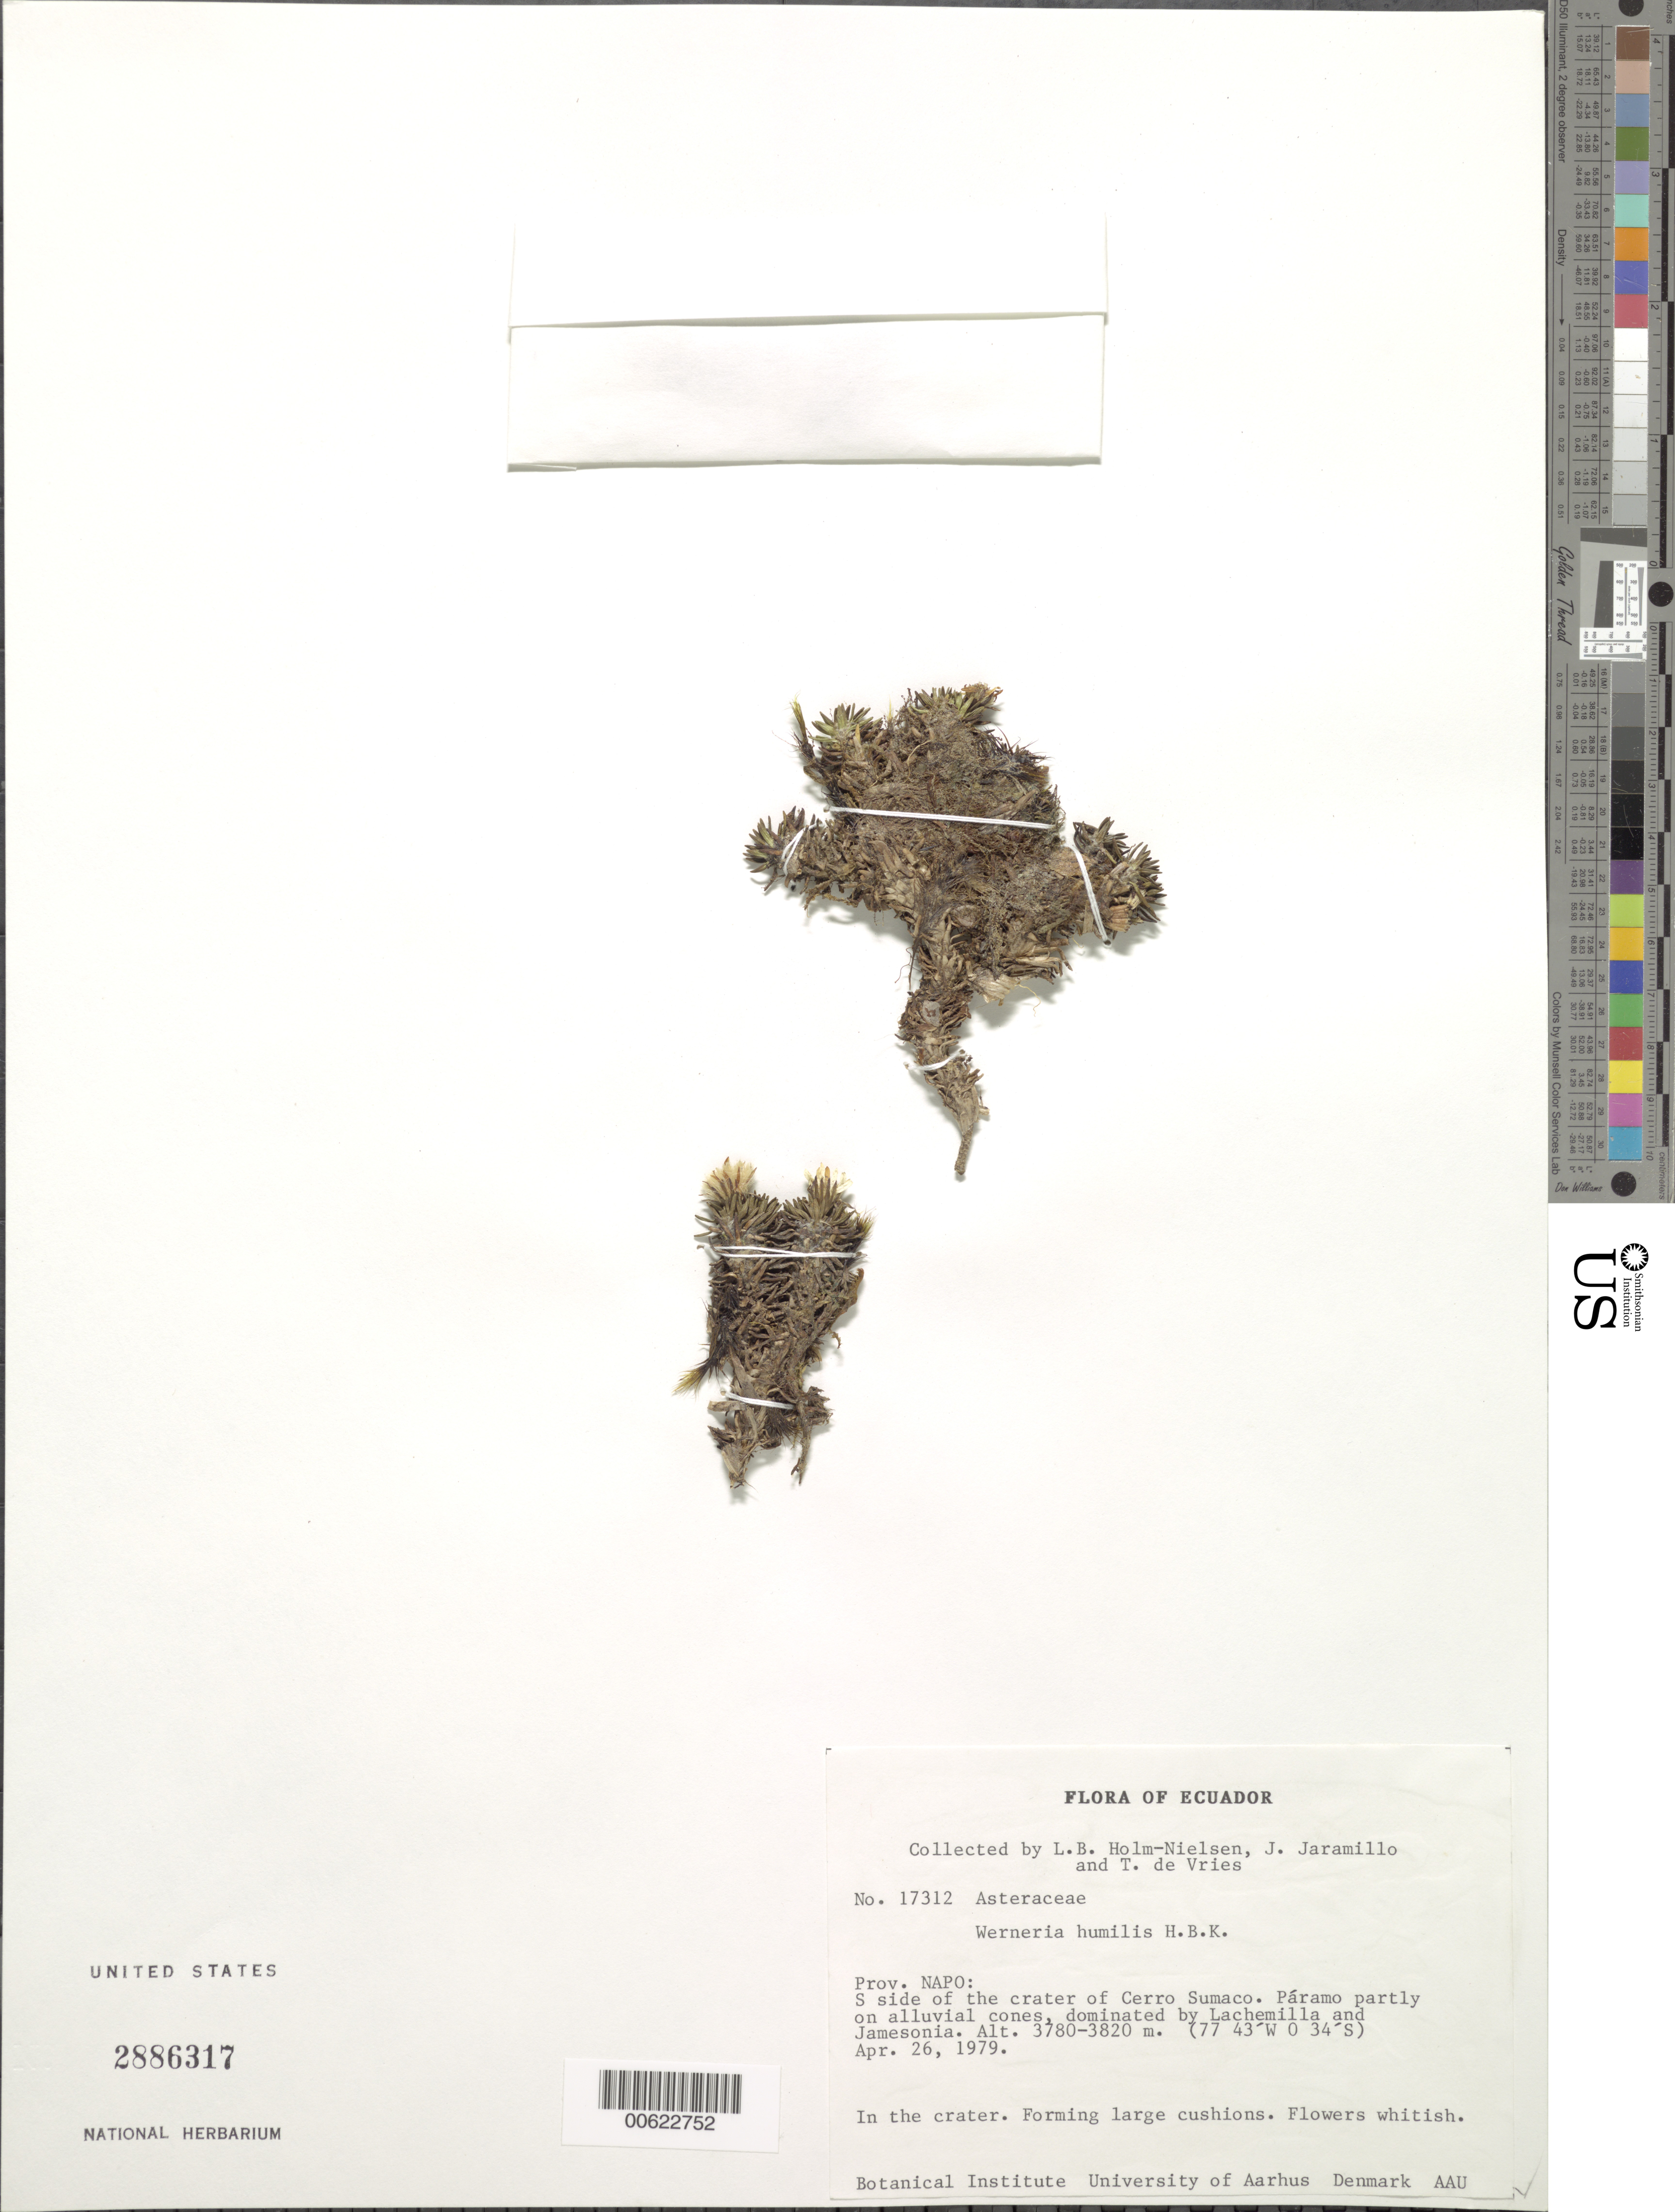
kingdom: Plantae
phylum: Tracheophyta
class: Magnoliopsida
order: Asterales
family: Asteraceae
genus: Xenophyllum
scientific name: Xenophyllum humile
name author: (Kunth) V.A. Funk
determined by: Funk, Vicki A., (BOT), Smithsonian Institution - National Museum of Natural History (UNITED STATES)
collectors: L. B. Holm-Nielsen, J. Jaramillo & T. de Vries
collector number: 17312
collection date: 1979-04-26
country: Ecuador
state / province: Napo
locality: S side of the crater of Cerro Sumaco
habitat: Páramo partly on alluvial cones, dominated by Lachemilla and Jamesonia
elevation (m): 3780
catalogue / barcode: US 2886317